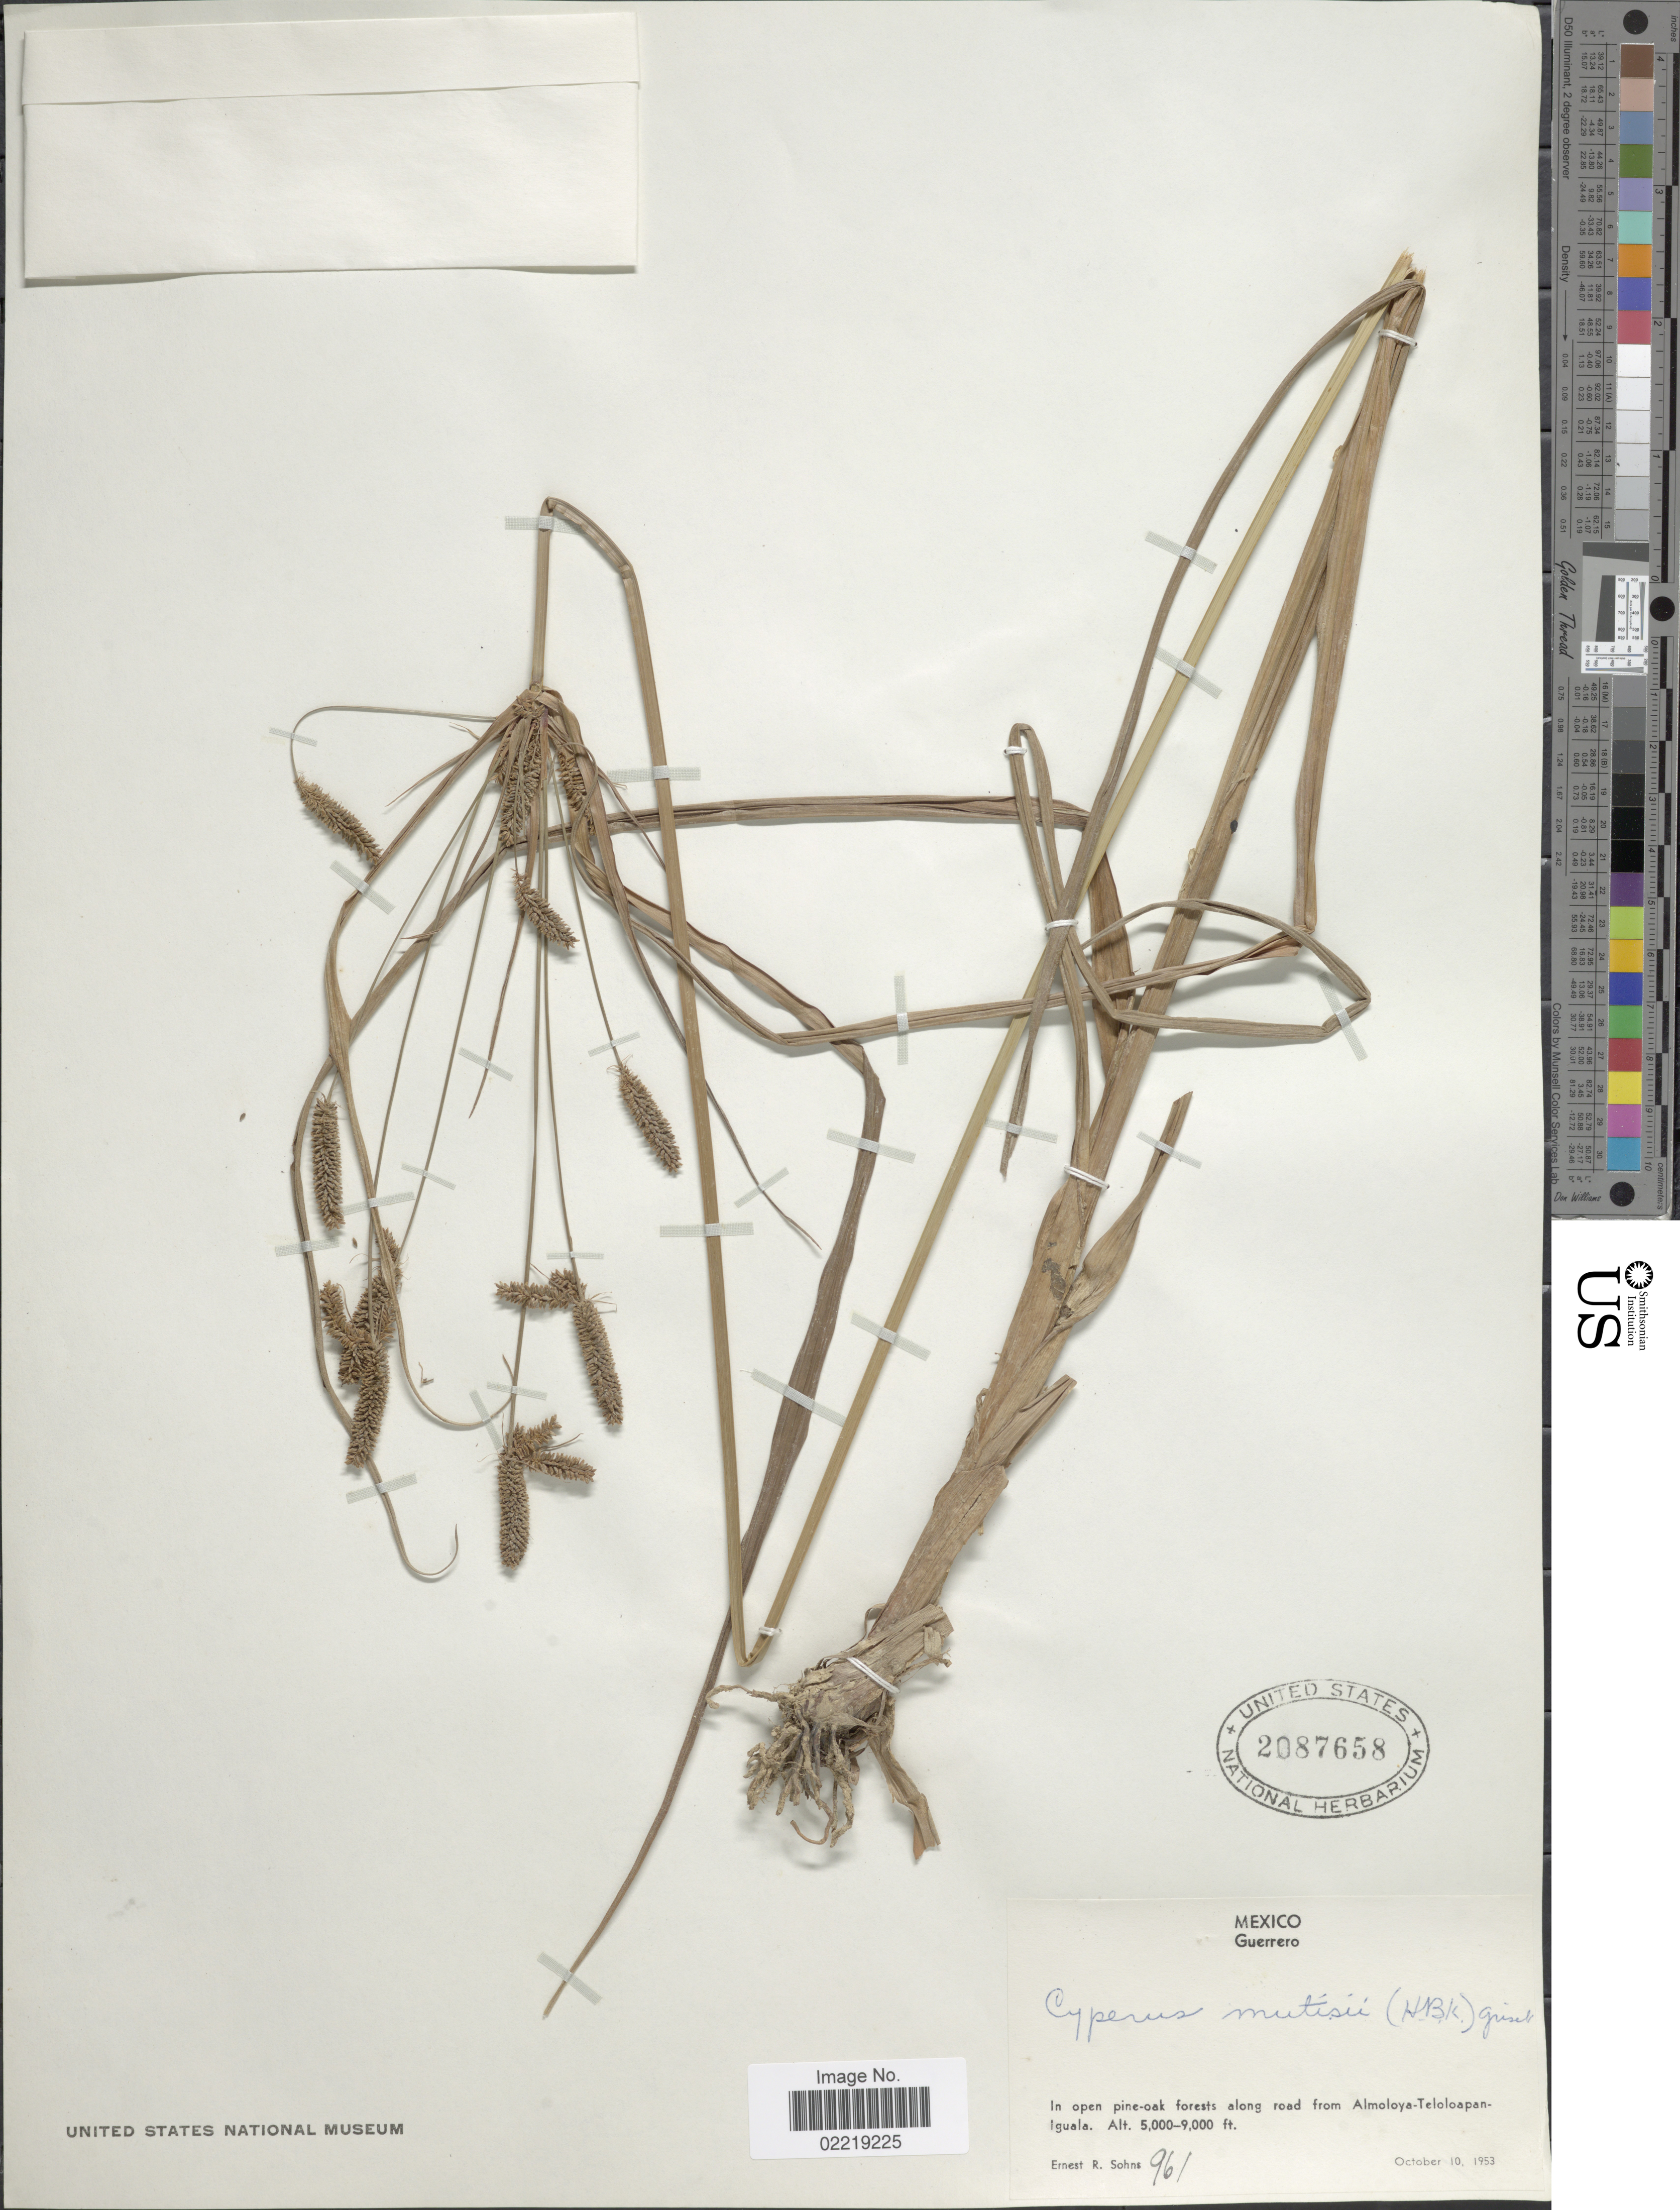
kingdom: Plantae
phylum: Tracheophyta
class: Liliopsida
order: Poales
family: Cyperaceae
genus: Cyperus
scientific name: Cyperus mutisii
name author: (Kunth) Andersson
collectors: E. R. Sohns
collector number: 961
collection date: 1953-10-10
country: Mexico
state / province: Guerrero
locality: Guerrero, In open pine-oak forests along road from Almoloya-Teloloapan-Iguala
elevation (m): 1524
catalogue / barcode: US 2087658